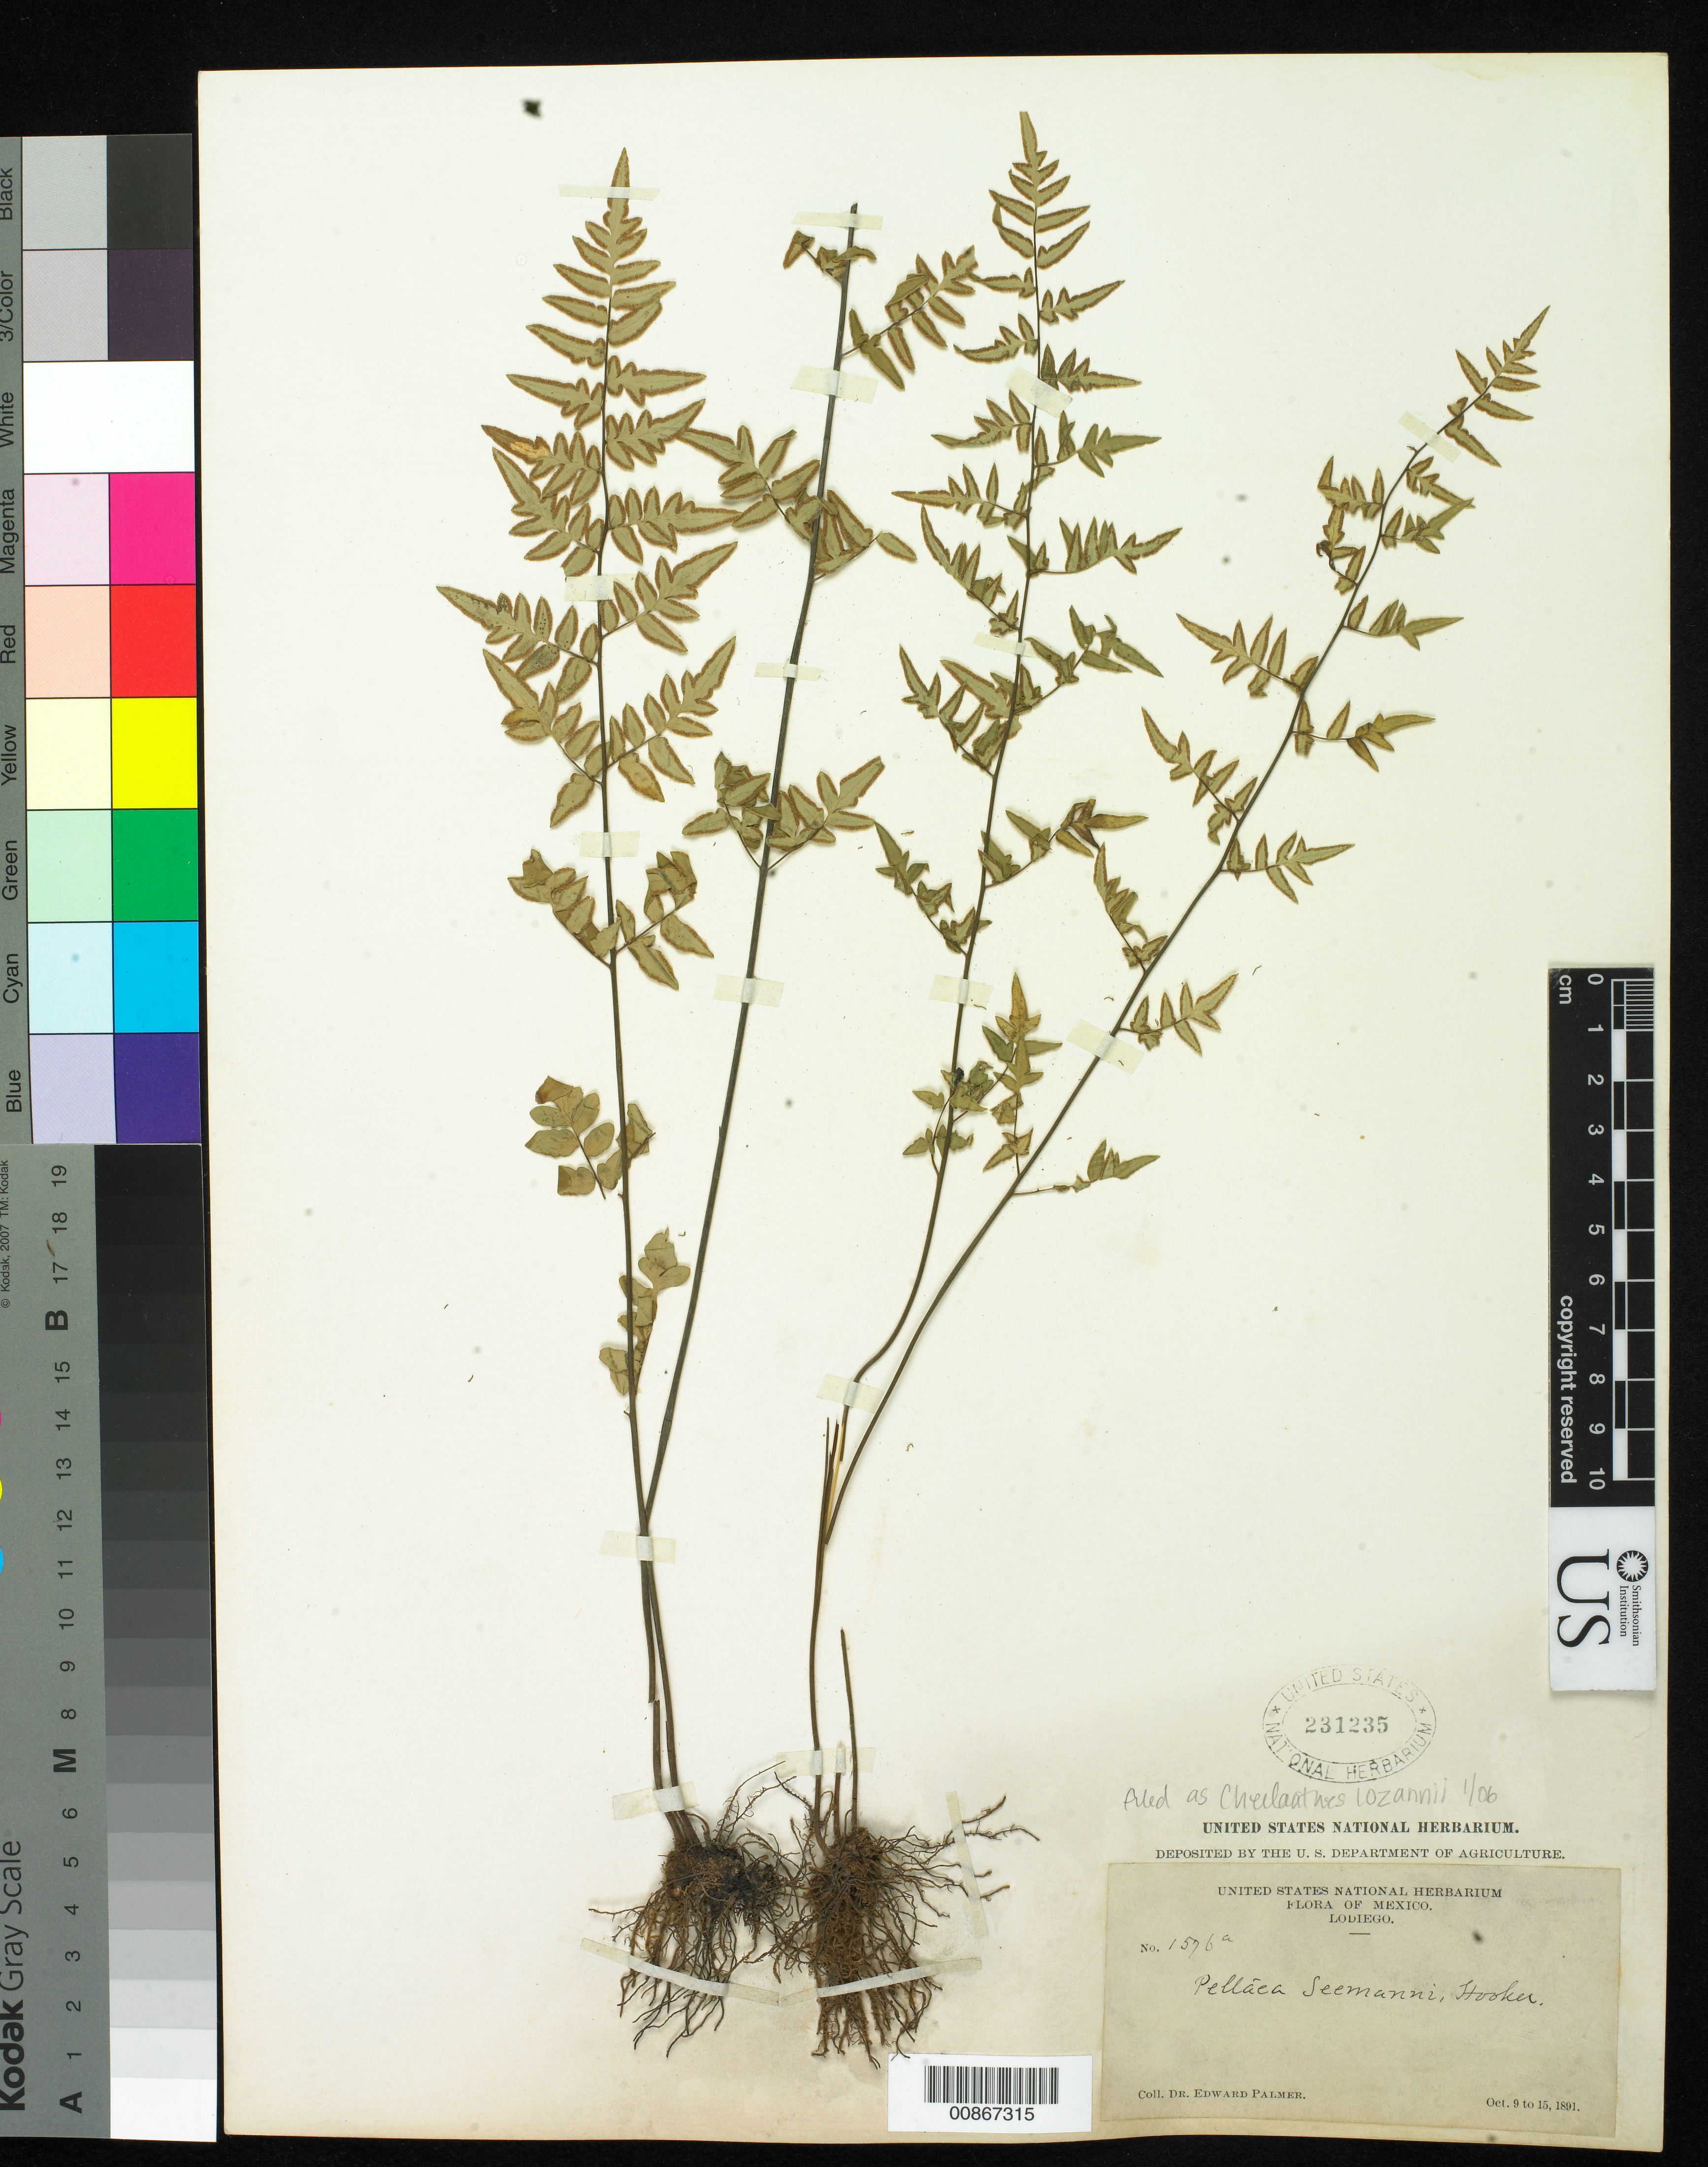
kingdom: Plantae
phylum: Tracheophyta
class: Polypodiopsida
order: Polypodiales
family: Pteridaceae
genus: Cheilanthes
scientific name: Cheilanthes lozanii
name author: (Maxon) R.M. Tryon & A.F. Tryon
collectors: E. Palmer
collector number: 1576 a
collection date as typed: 09 Oct 1891 to 15 Oct 1891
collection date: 1891-10-09/1891-10-15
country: Mexico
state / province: Sinaloa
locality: Lodiego, Sinaloa.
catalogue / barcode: US 231235